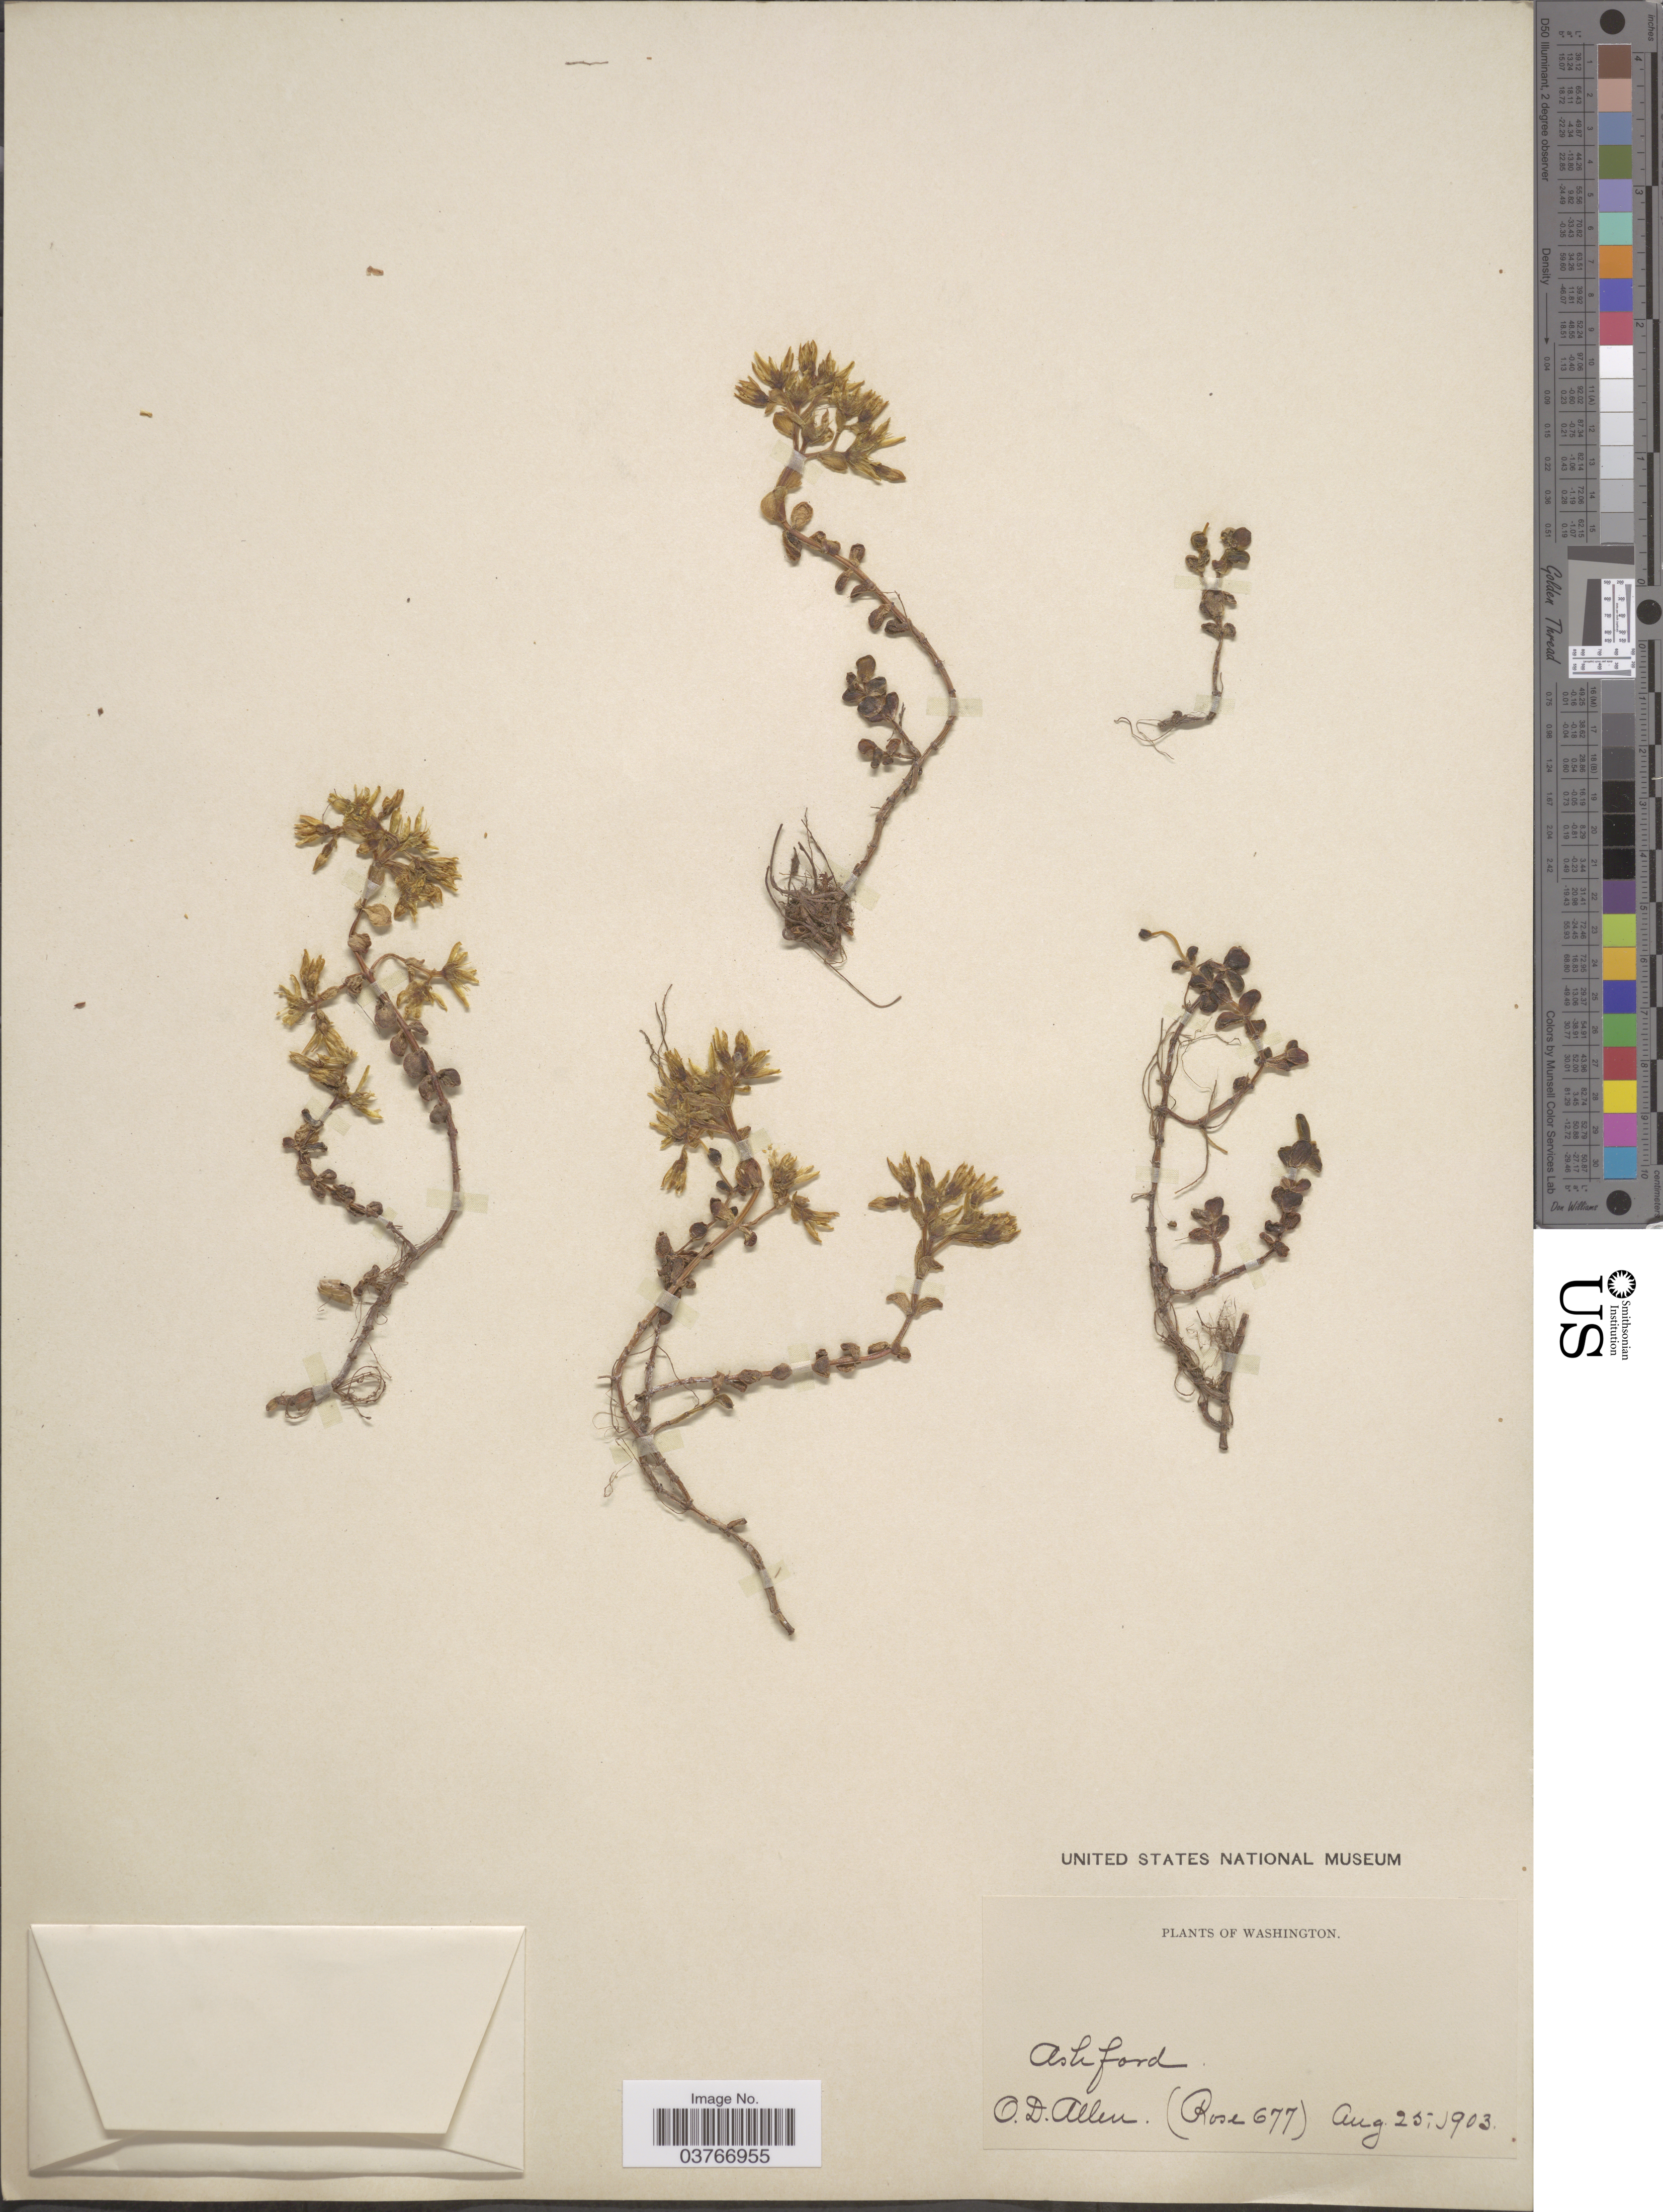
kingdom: Plantae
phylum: Tracheophyta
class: Magnoliopsida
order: Saxifragales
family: Crassulaceae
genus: Sedum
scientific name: Sedum sp.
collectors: O. D. Allen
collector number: Rose677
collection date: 1903-08-25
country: United States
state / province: Washington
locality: Ashford.